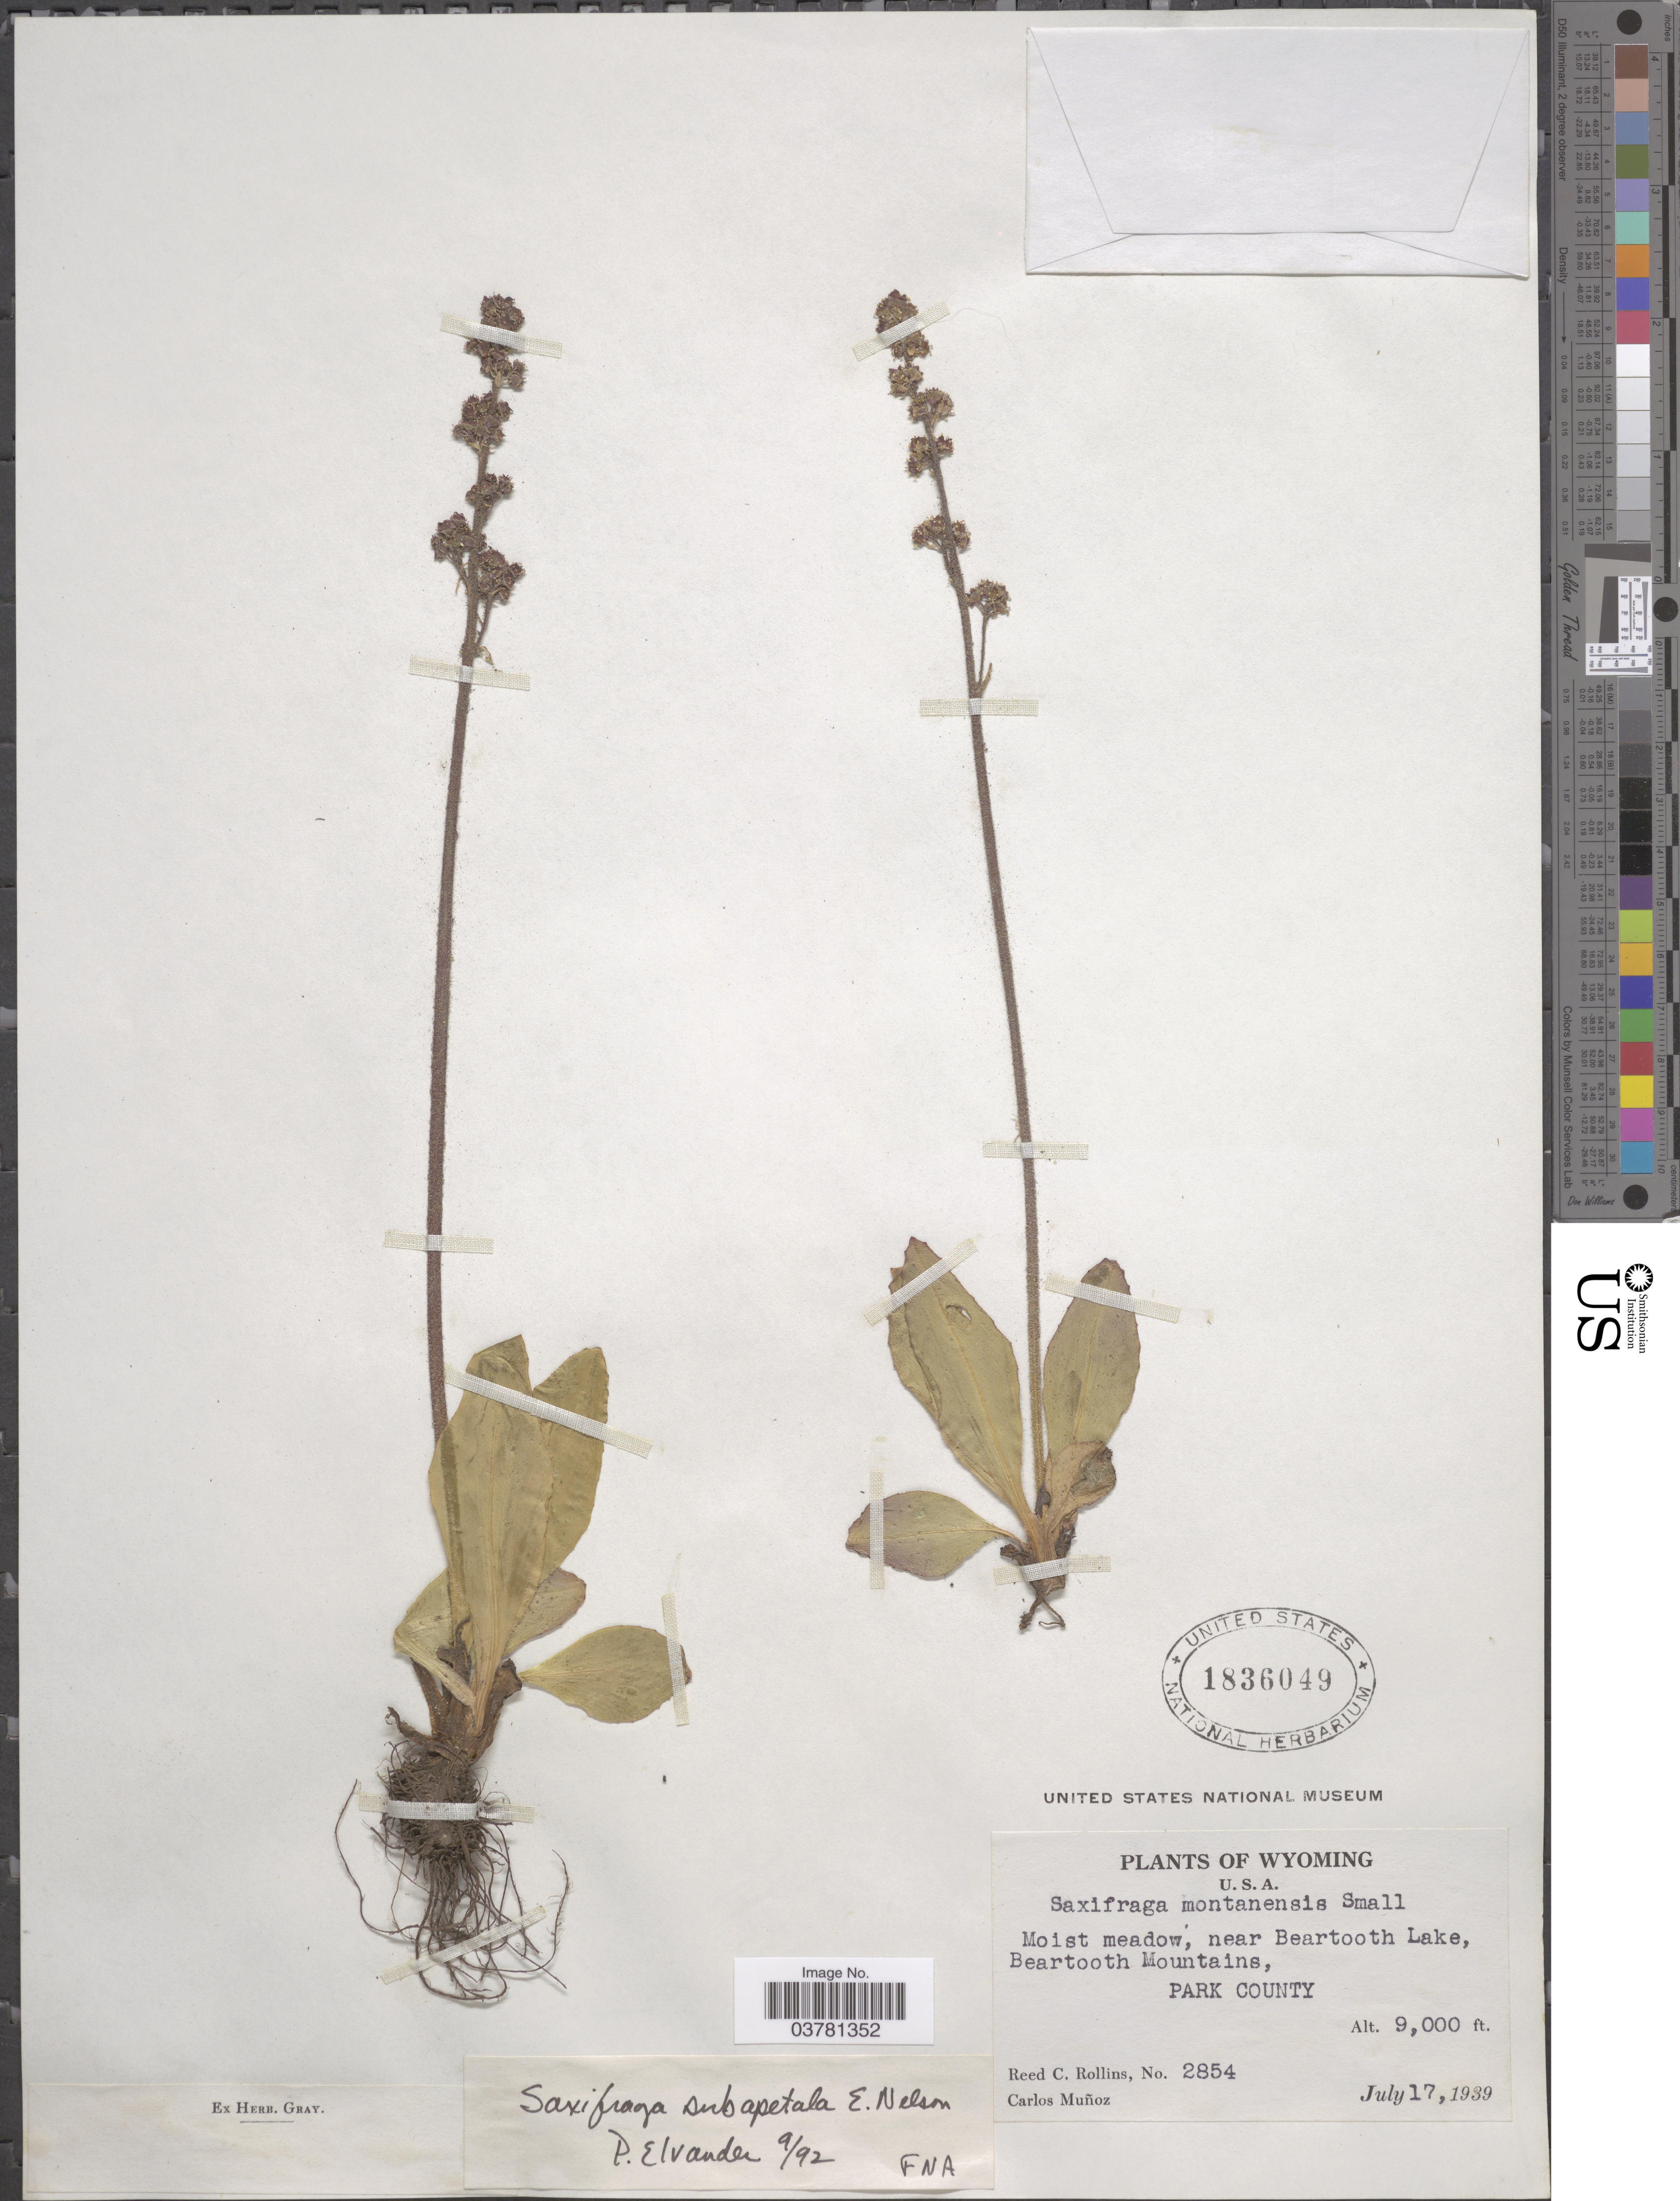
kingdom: Plantae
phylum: Tracheophyta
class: Magnoliopsida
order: Saxifragales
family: Saxifragaceae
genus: Micranthes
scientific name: Micranthes subapetala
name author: (E. Nelson) Small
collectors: R. C. Rollins & C. Muñoz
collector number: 2854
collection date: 1939-07-17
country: United States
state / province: Wyoming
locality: Moist meadow, near Beartooth Lake, Beartooth Mountains, Park County.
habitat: moist meadow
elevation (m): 2743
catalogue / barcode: US 1836049